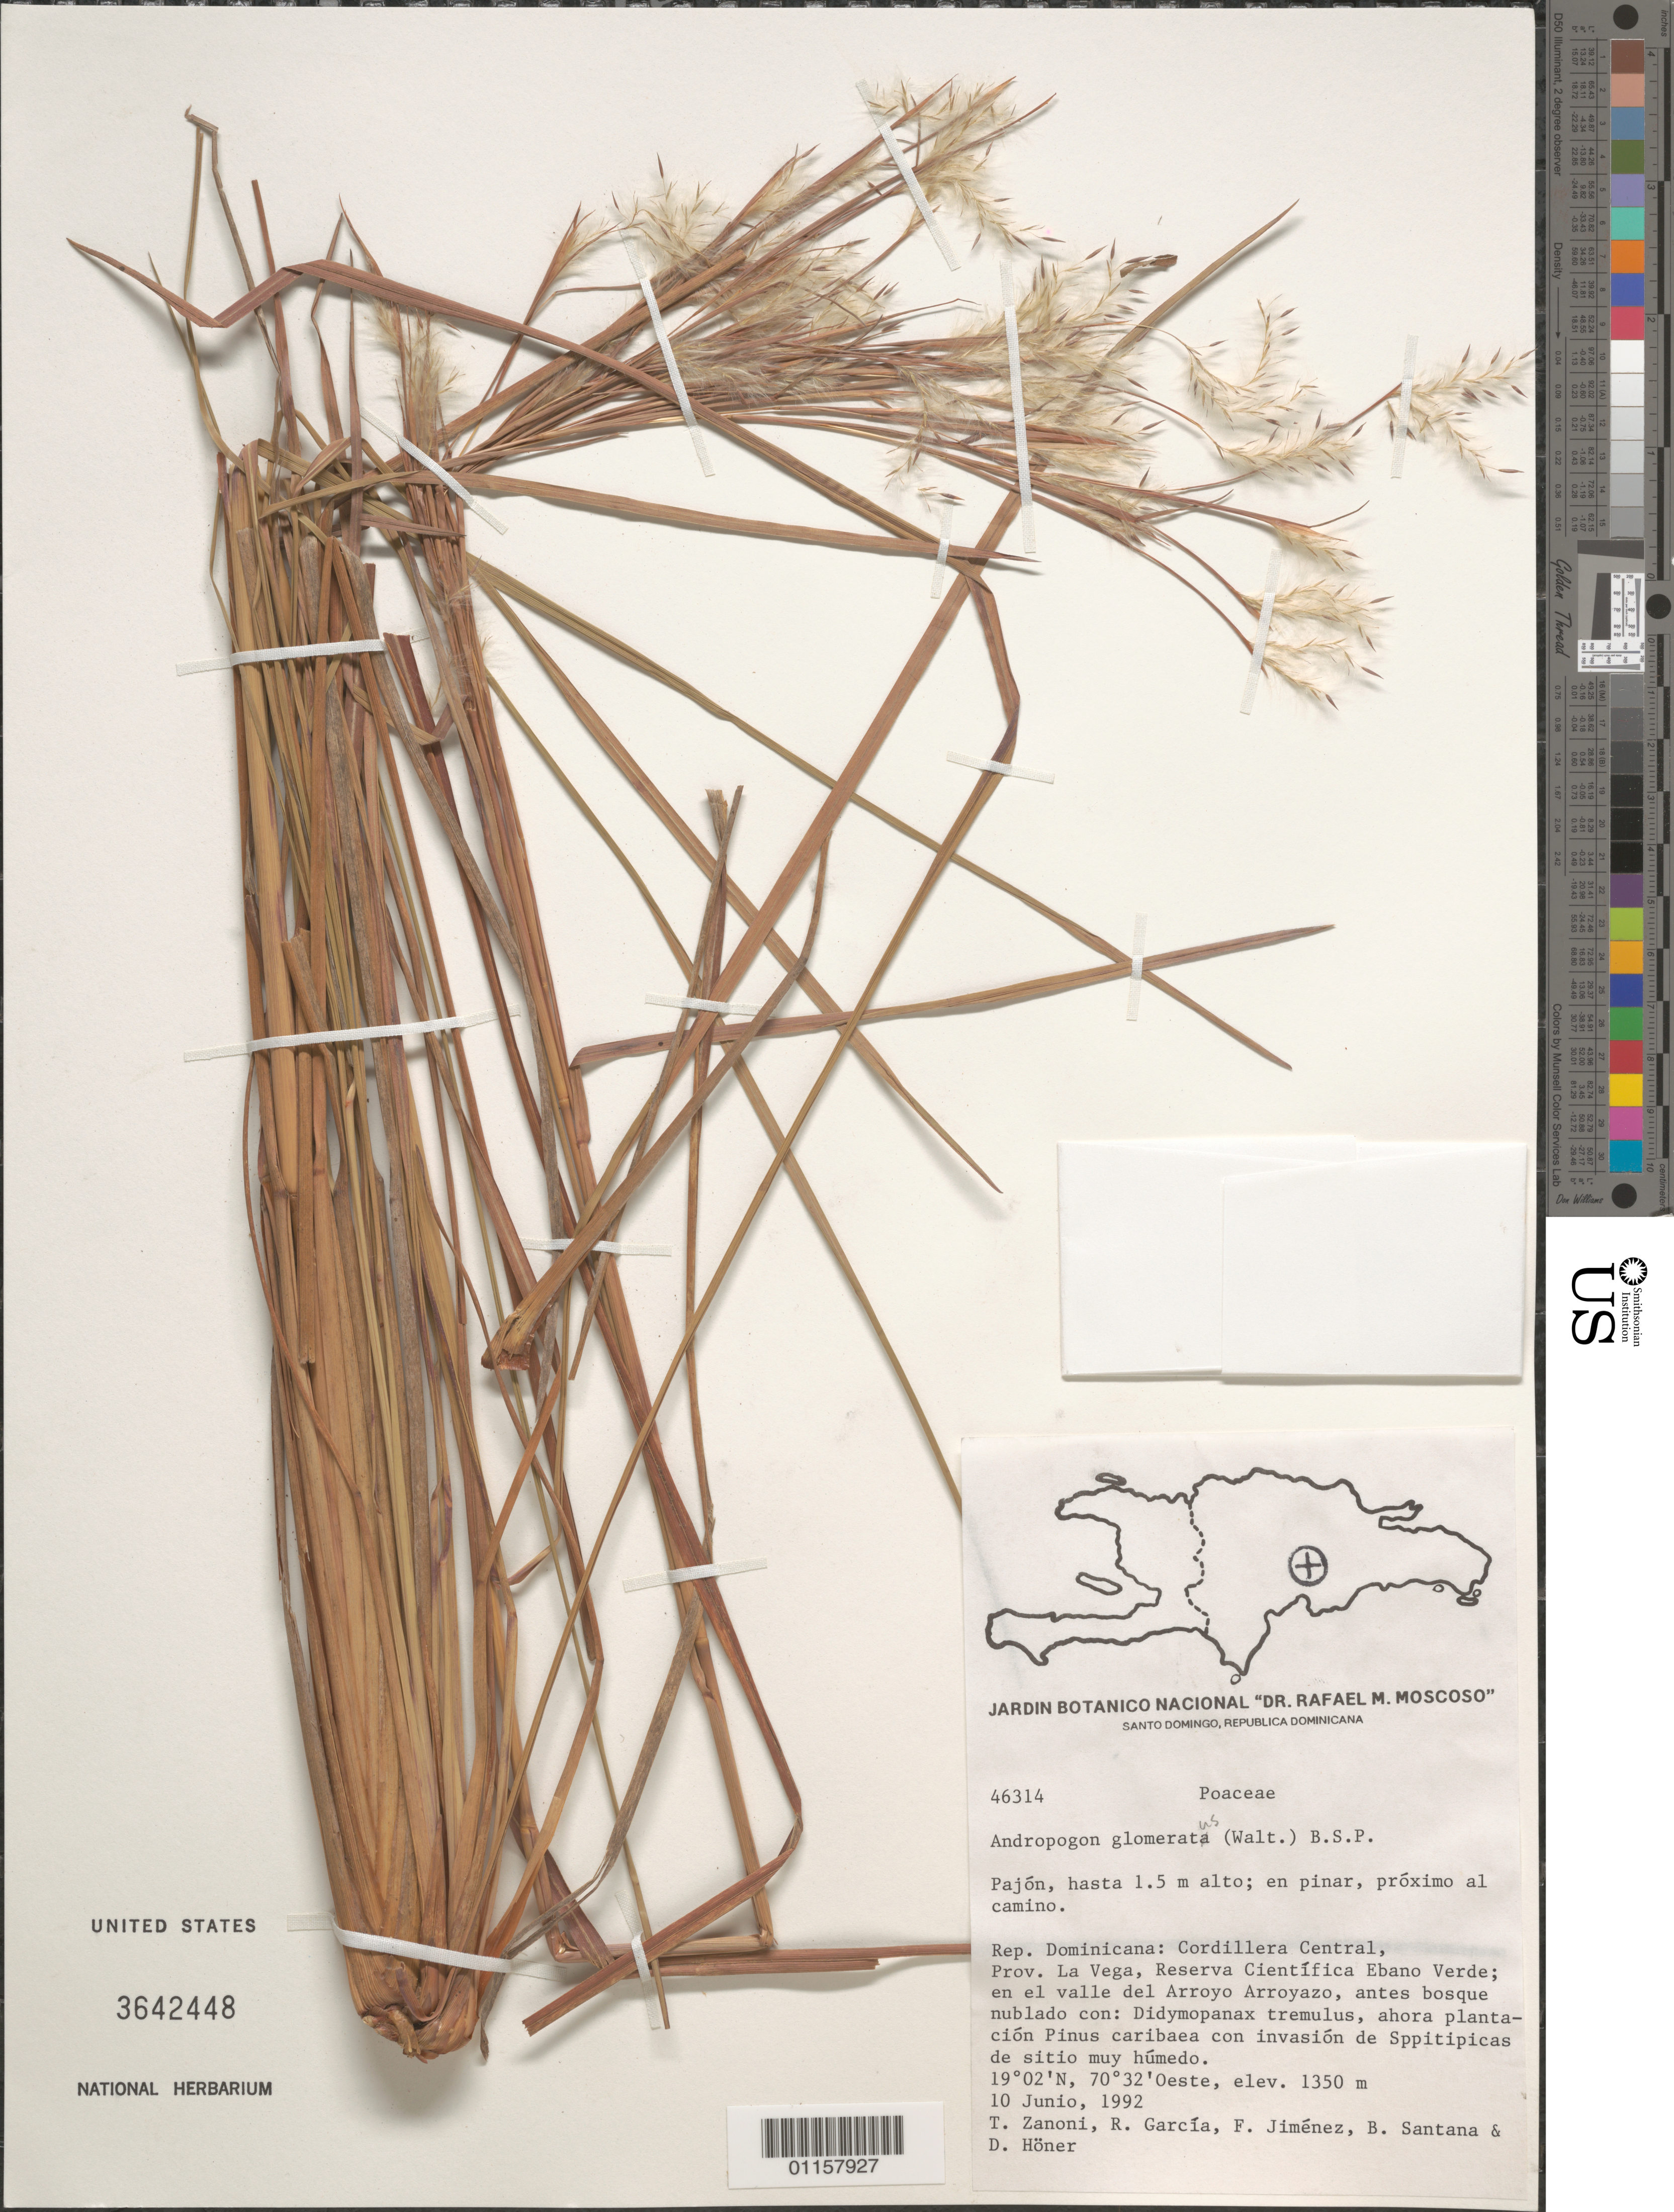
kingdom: Plantae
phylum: Tracheophyta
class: Liliopsida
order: Poales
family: Poaceae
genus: Andropogon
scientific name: Andropogon glomeratus var. glomeratus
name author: (Walter) Britton, Stearns & Poggenb.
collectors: T. A. Zanoni, R. García, F. Jiménez, B. Santana & D. Höner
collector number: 46314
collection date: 1992-06-10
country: Dominican Republic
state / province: La Vega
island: Hispaniola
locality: Cordillera Central, Reserva Científica Ebano Verde; en el valle del Arroyo Arroyazo.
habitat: Antes bosque nublado con; Didymopanax tremulus, ahora plantación Pinus caribaea con invasión de Sppitipicas de sitio muy húmedo. En pinar, próximo al camino.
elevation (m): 1350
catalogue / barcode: US 3642448